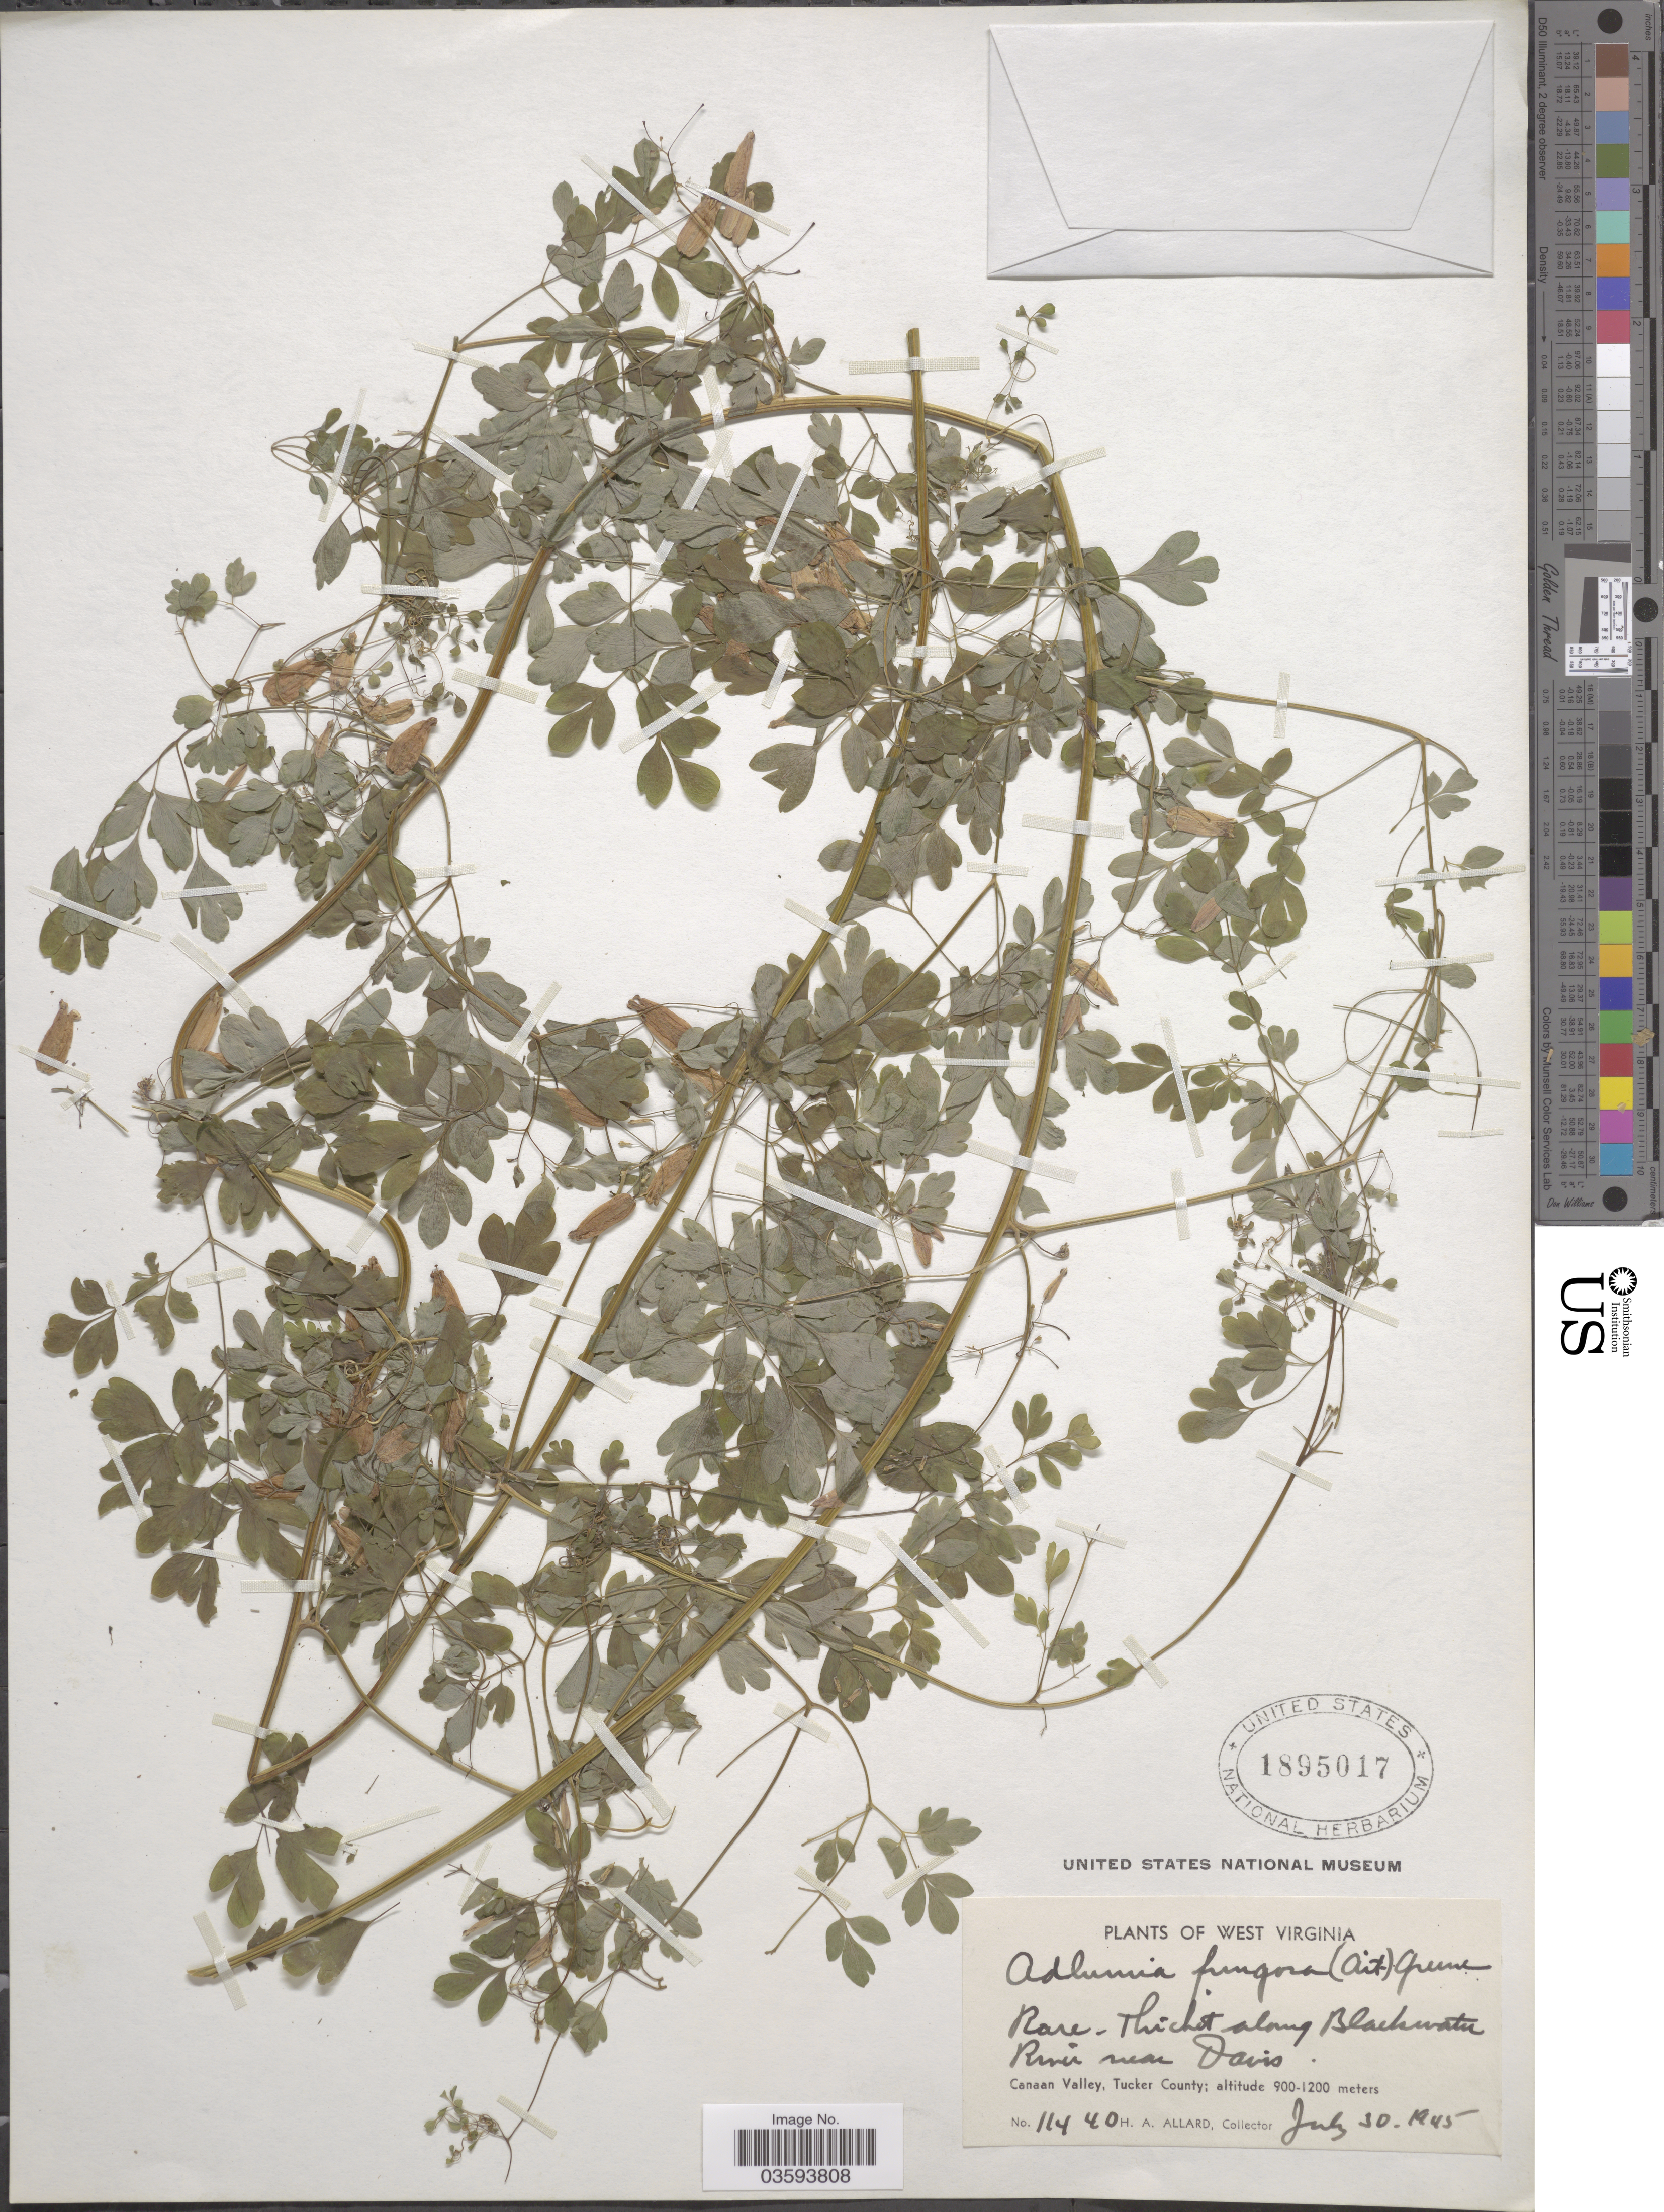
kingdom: Plantae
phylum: Tracheophyta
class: Magnoliopsida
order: Ranunculales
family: Papaveraceae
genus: Adlumia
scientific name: Adlumia fungosa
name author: (Aiton) Greene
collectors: H. A. Allard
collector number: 11440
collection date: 1945-07-30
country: United States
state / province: West Virginia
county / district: Tucker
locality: Rare - Thicket along Blackwater River near Davis. Canaan Valley,Tucker County.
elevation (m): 900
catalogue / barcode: US 1895017